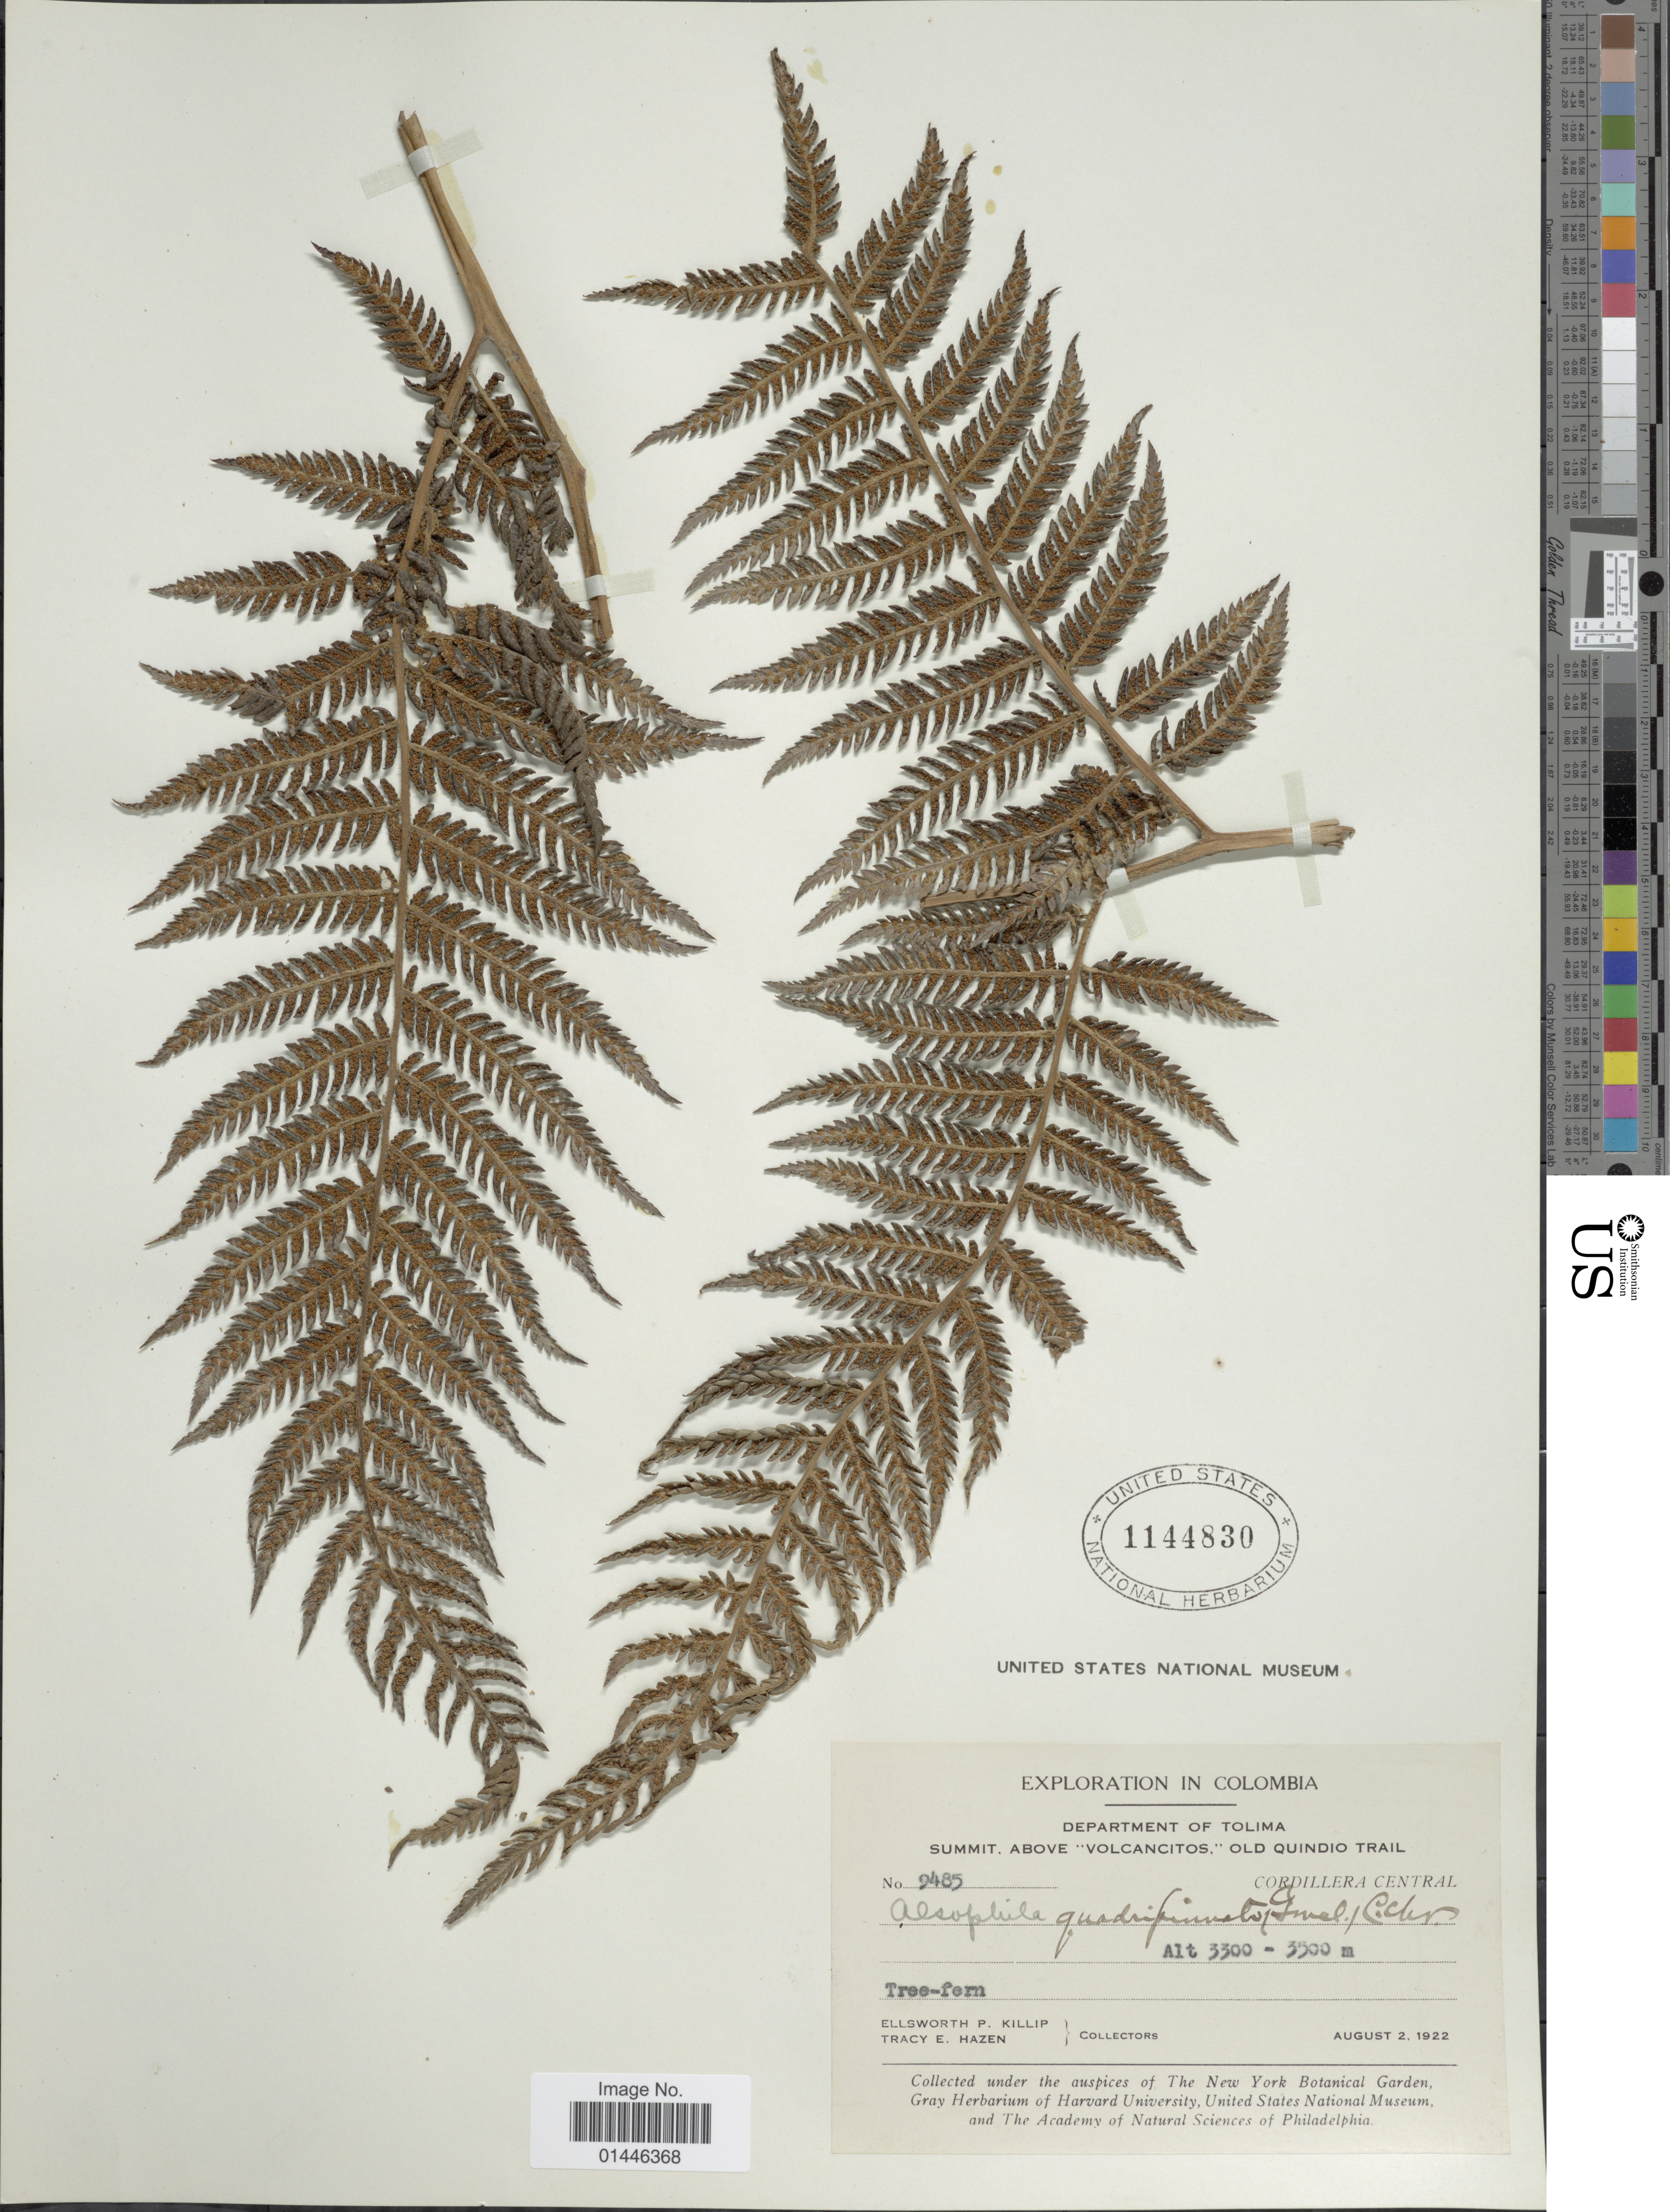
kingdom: Plantae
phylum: Tracheophyta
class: Polypodiopsida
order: Cyatheales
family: Dicksoniaceae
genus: Lophosoria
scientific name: Lophosoria quadripinnata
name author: (J.F. Gmel.) C. Chr.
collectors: E. P. Killip & T. E. Hazen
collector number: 9485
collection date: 1922-08-02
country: Colombia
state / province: Tolima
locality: Summit, above "Volcancitos," Old Quindio Trail. Cordillera Central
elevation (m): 3300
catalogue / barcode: US 1144830